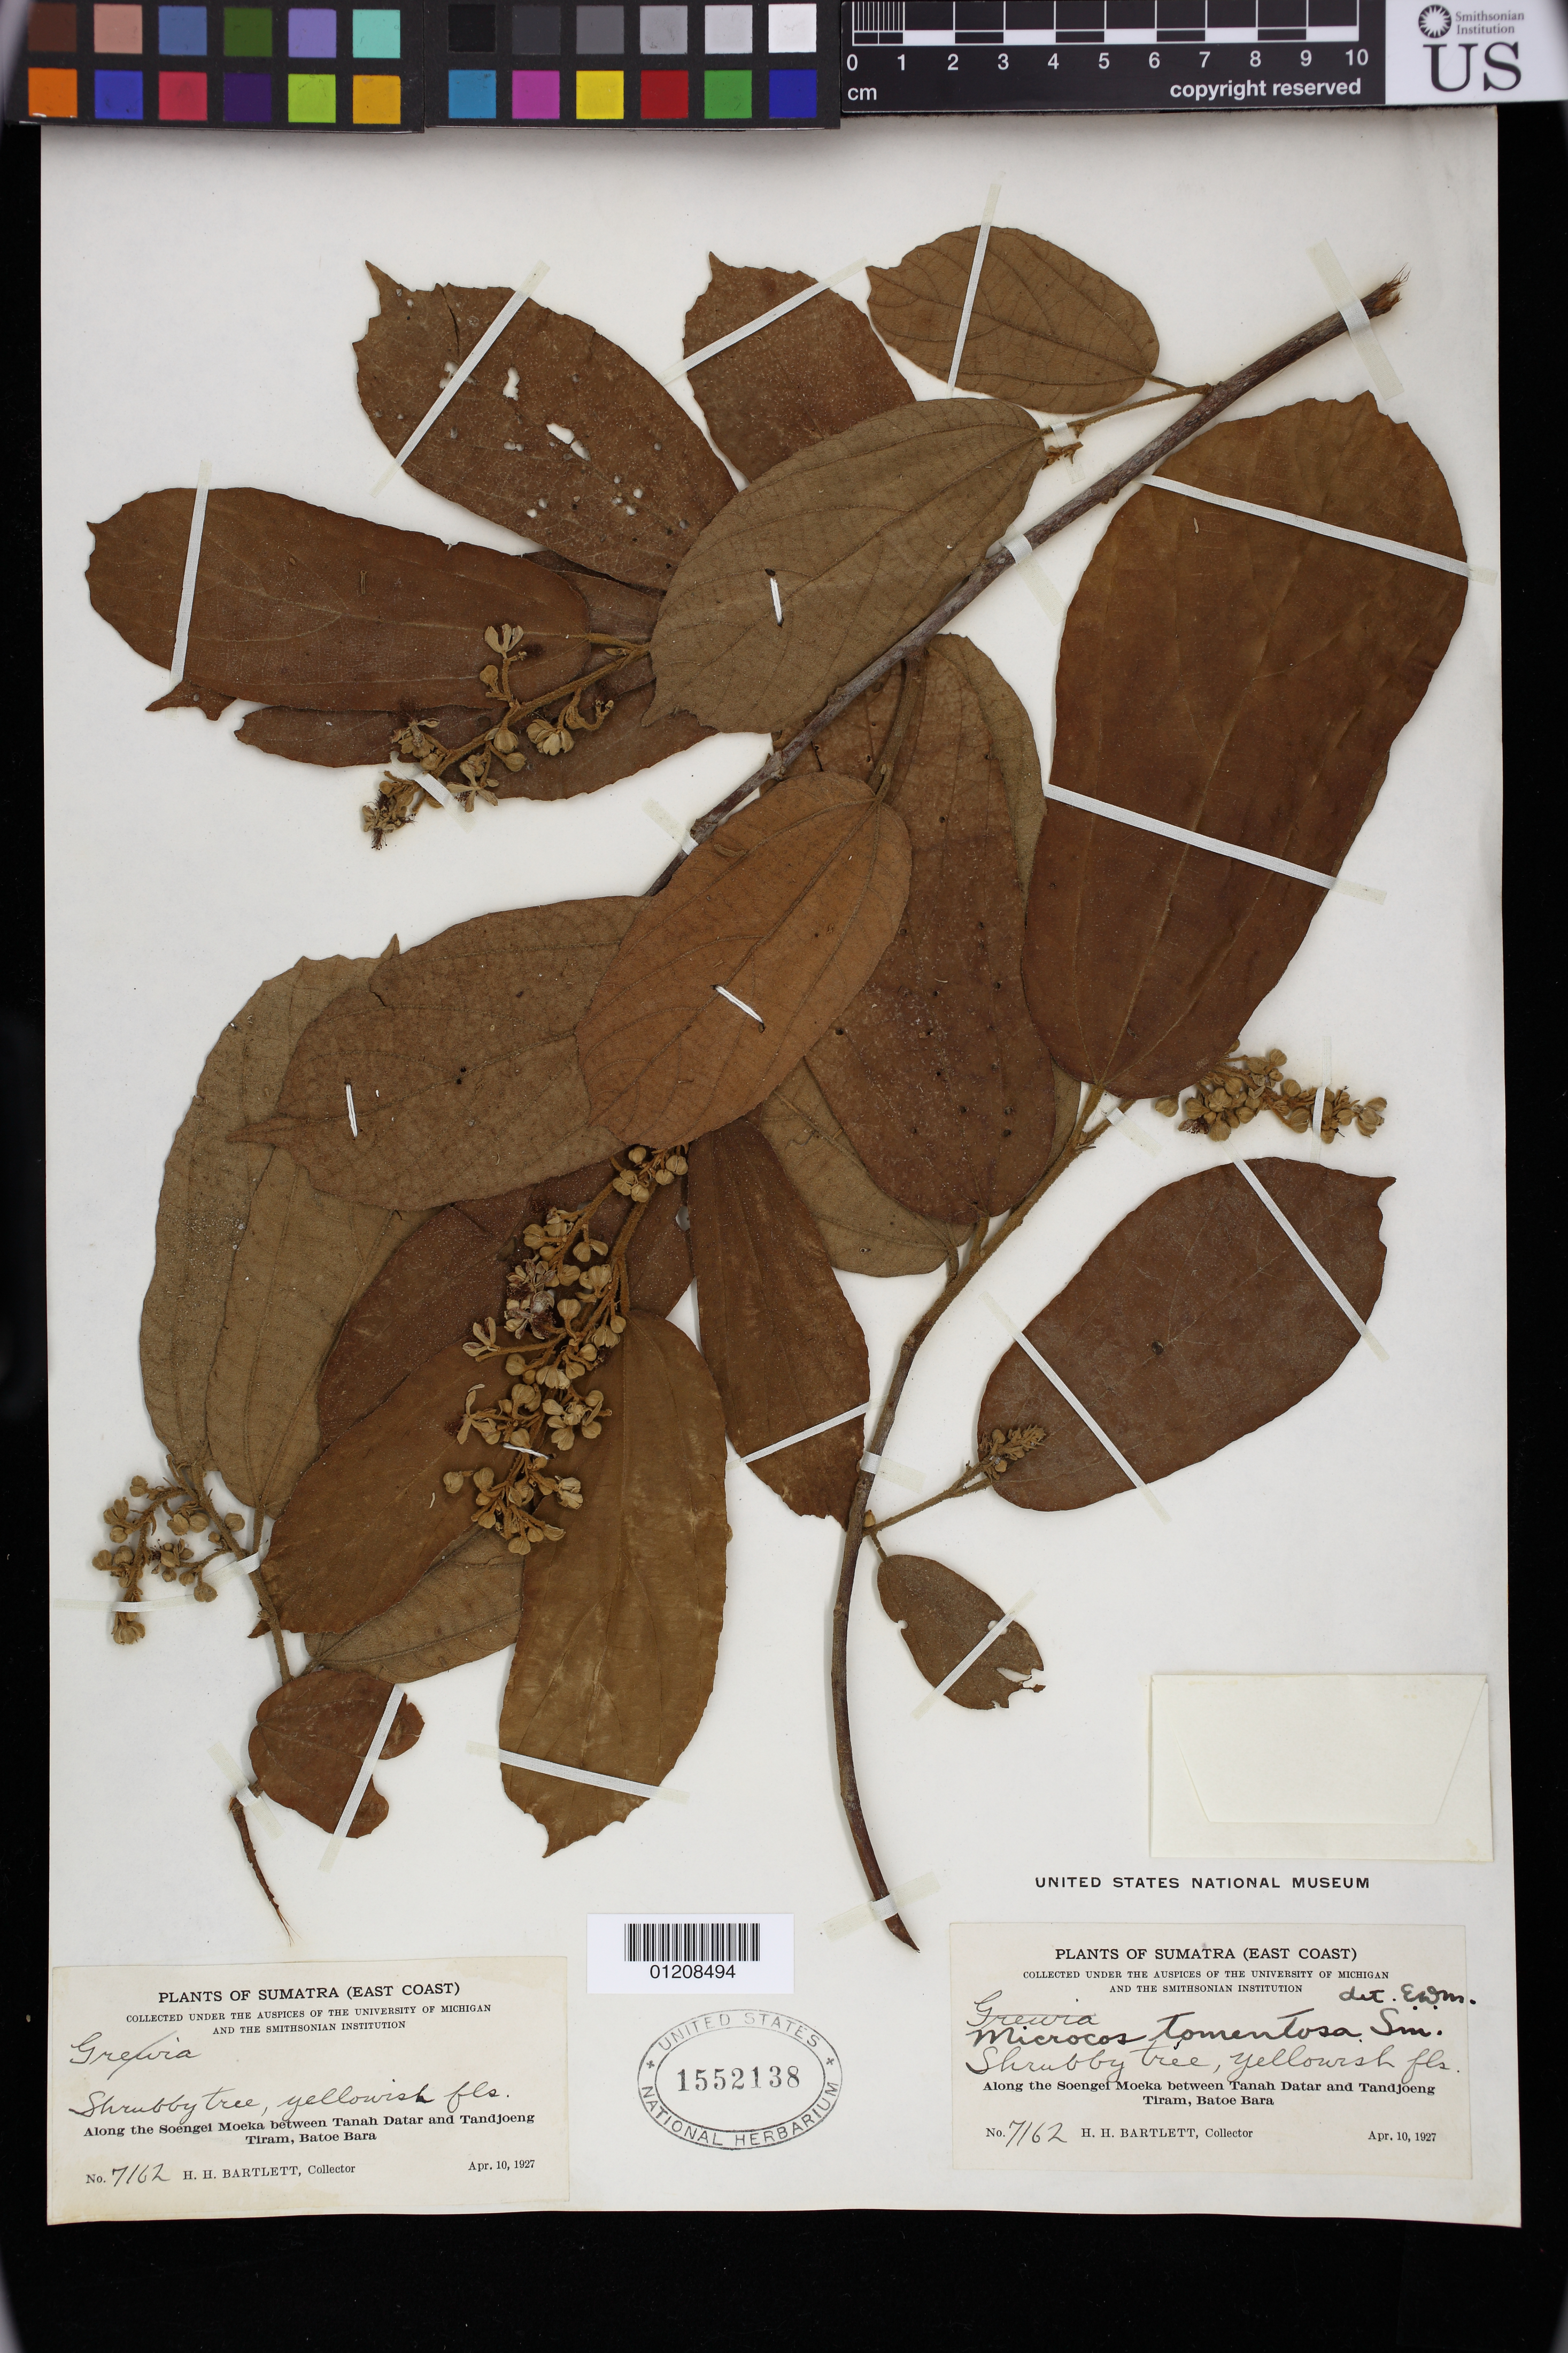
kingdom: Plantae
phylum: Tracheophyta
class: Magnoliopsida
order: Malvales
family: Malvaceae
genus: Microcos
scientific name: Microcos tomentosa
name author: Sm.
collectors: H. H. Bartlett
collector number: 7162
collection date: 1927-04-10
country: Indonesia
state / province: Sumatra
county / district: Sumatera Utara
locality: Along the Soengel Moeka between Tanah Datar and Tandjoeng Tiram, Batoe Bara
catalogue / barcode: US 1552138